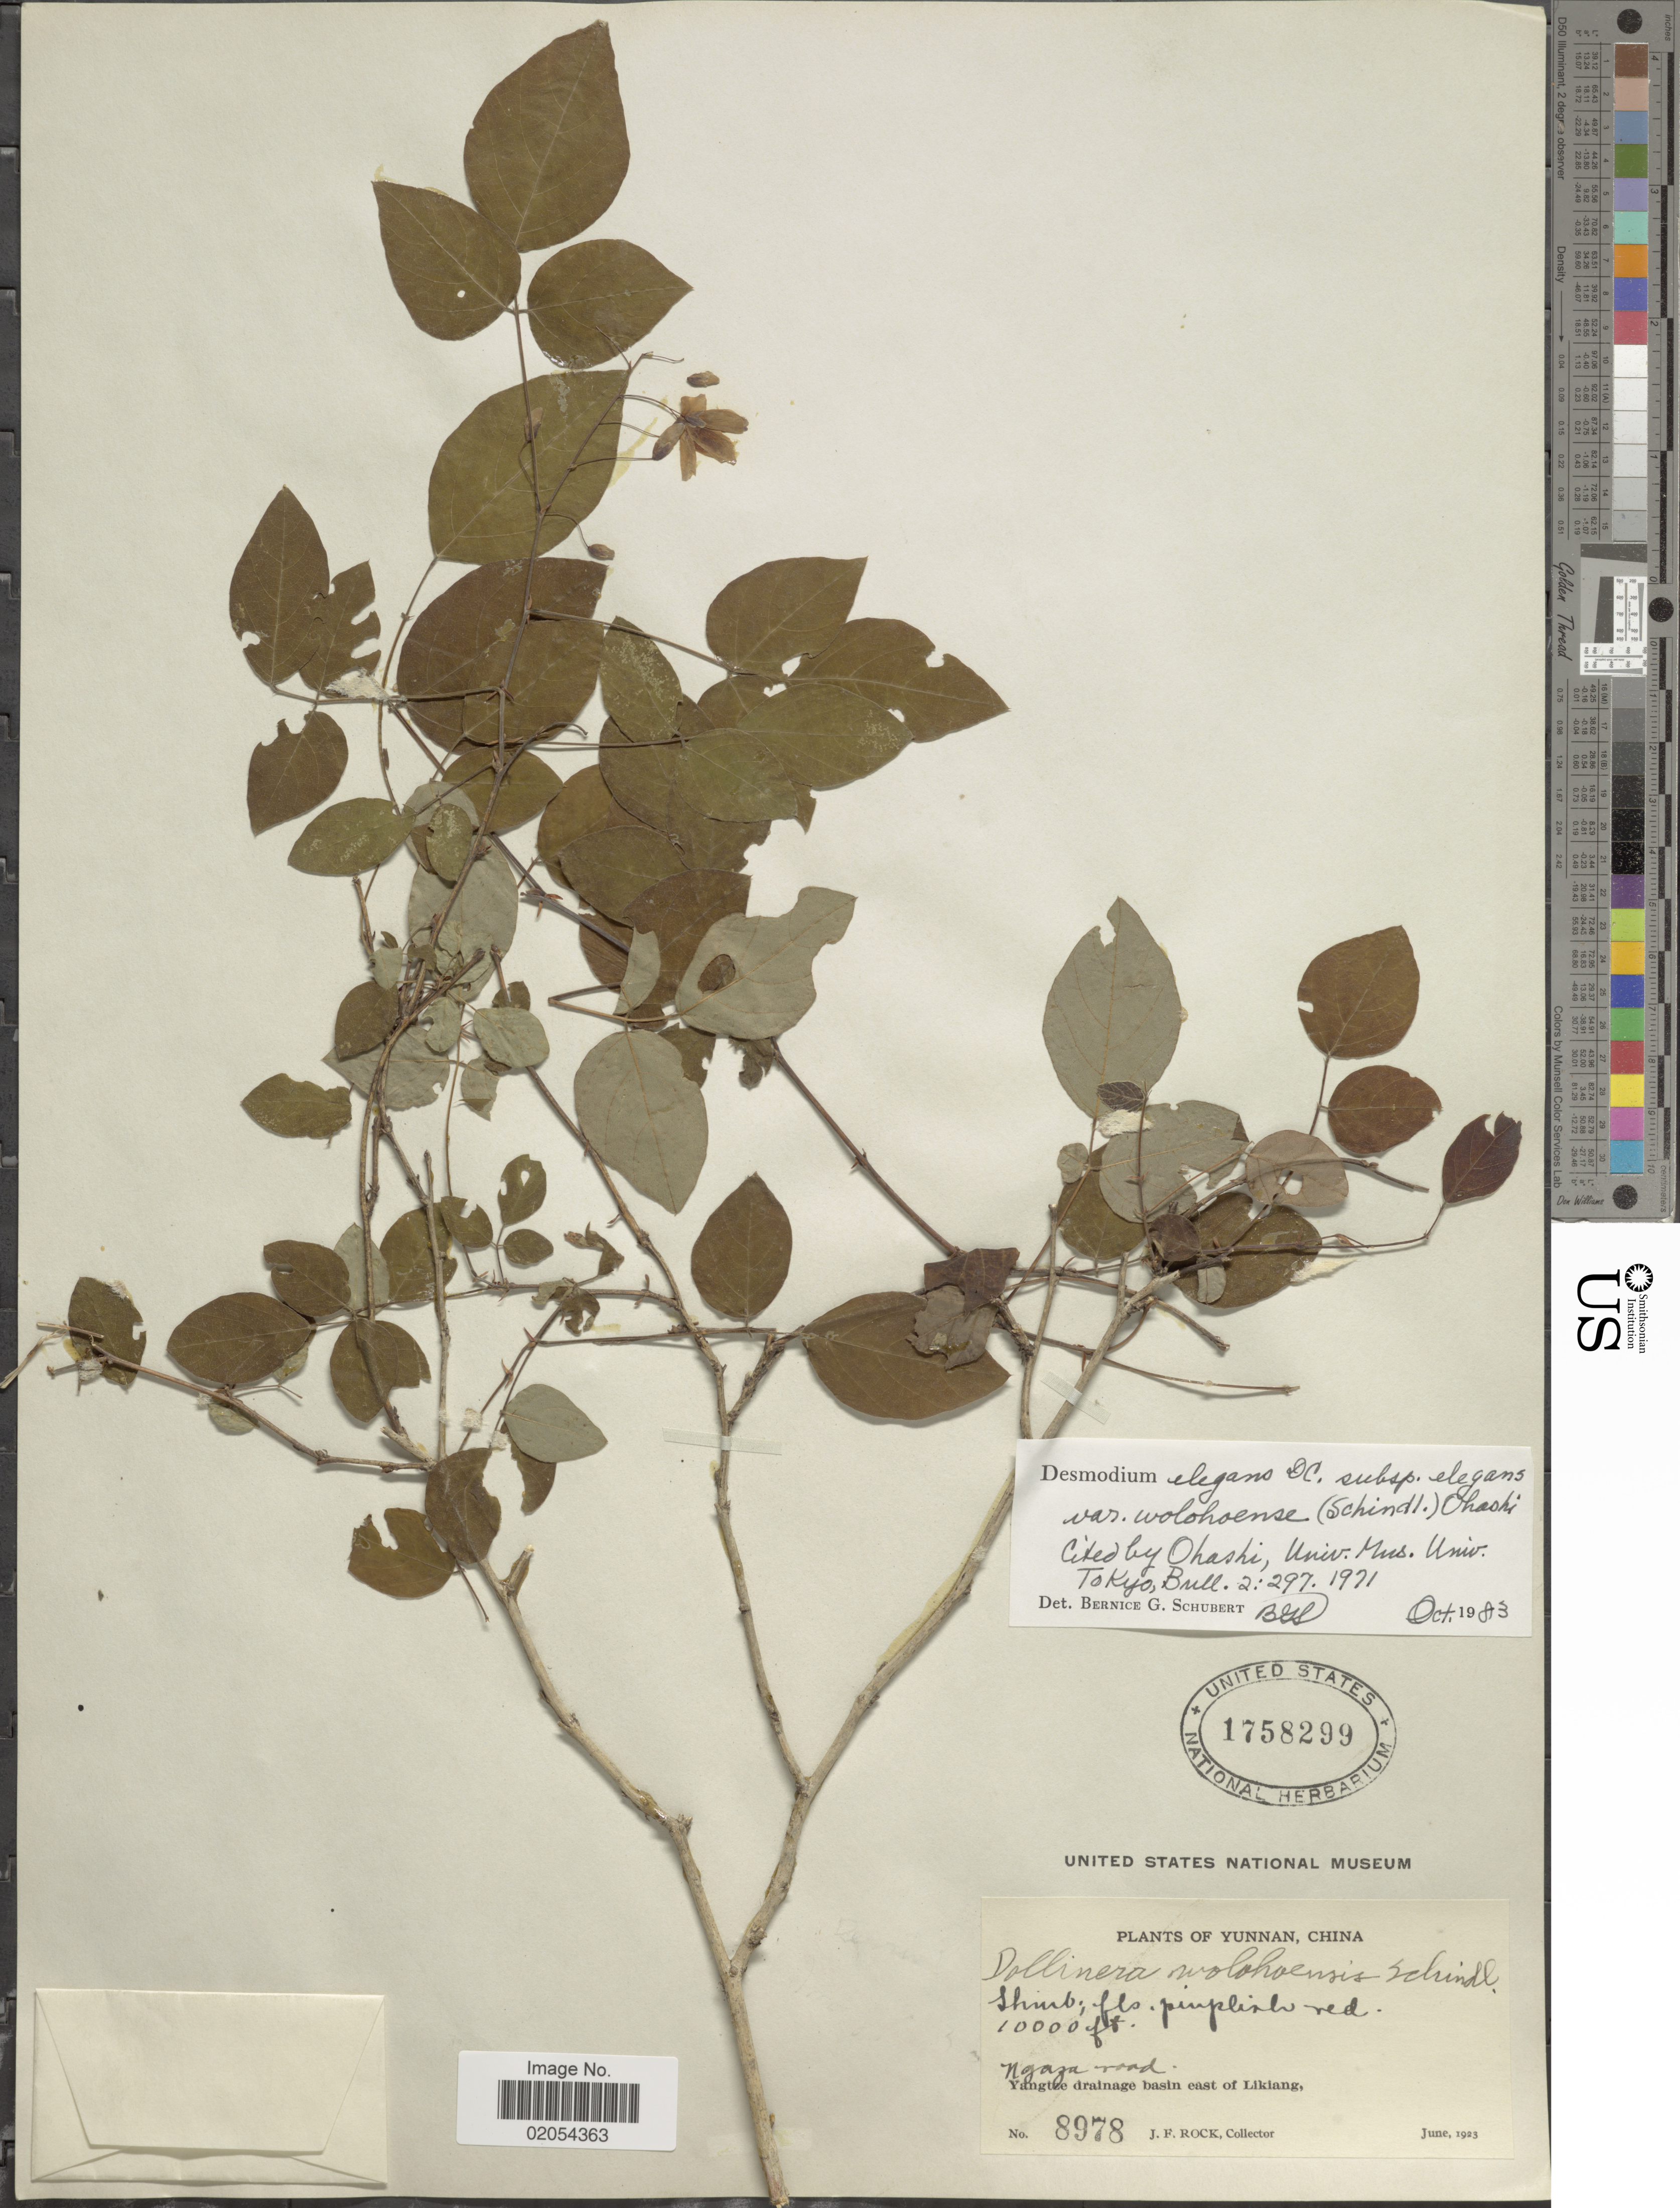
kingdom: Plantae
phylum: Tracheophyta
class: Magnoliopsida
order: Fabales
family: Fabaceae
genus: Sunhangia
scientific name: Sunhangia wolohoensis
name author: (Schindl.) H. Ohashi & K. Ohashi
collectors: J. Rock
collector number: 8978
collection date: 1923-06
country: China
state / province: Yunnan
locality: Ngaza road, Yangtze drainage basin east of Likiang.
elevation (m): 3048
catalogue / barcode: US 1758299